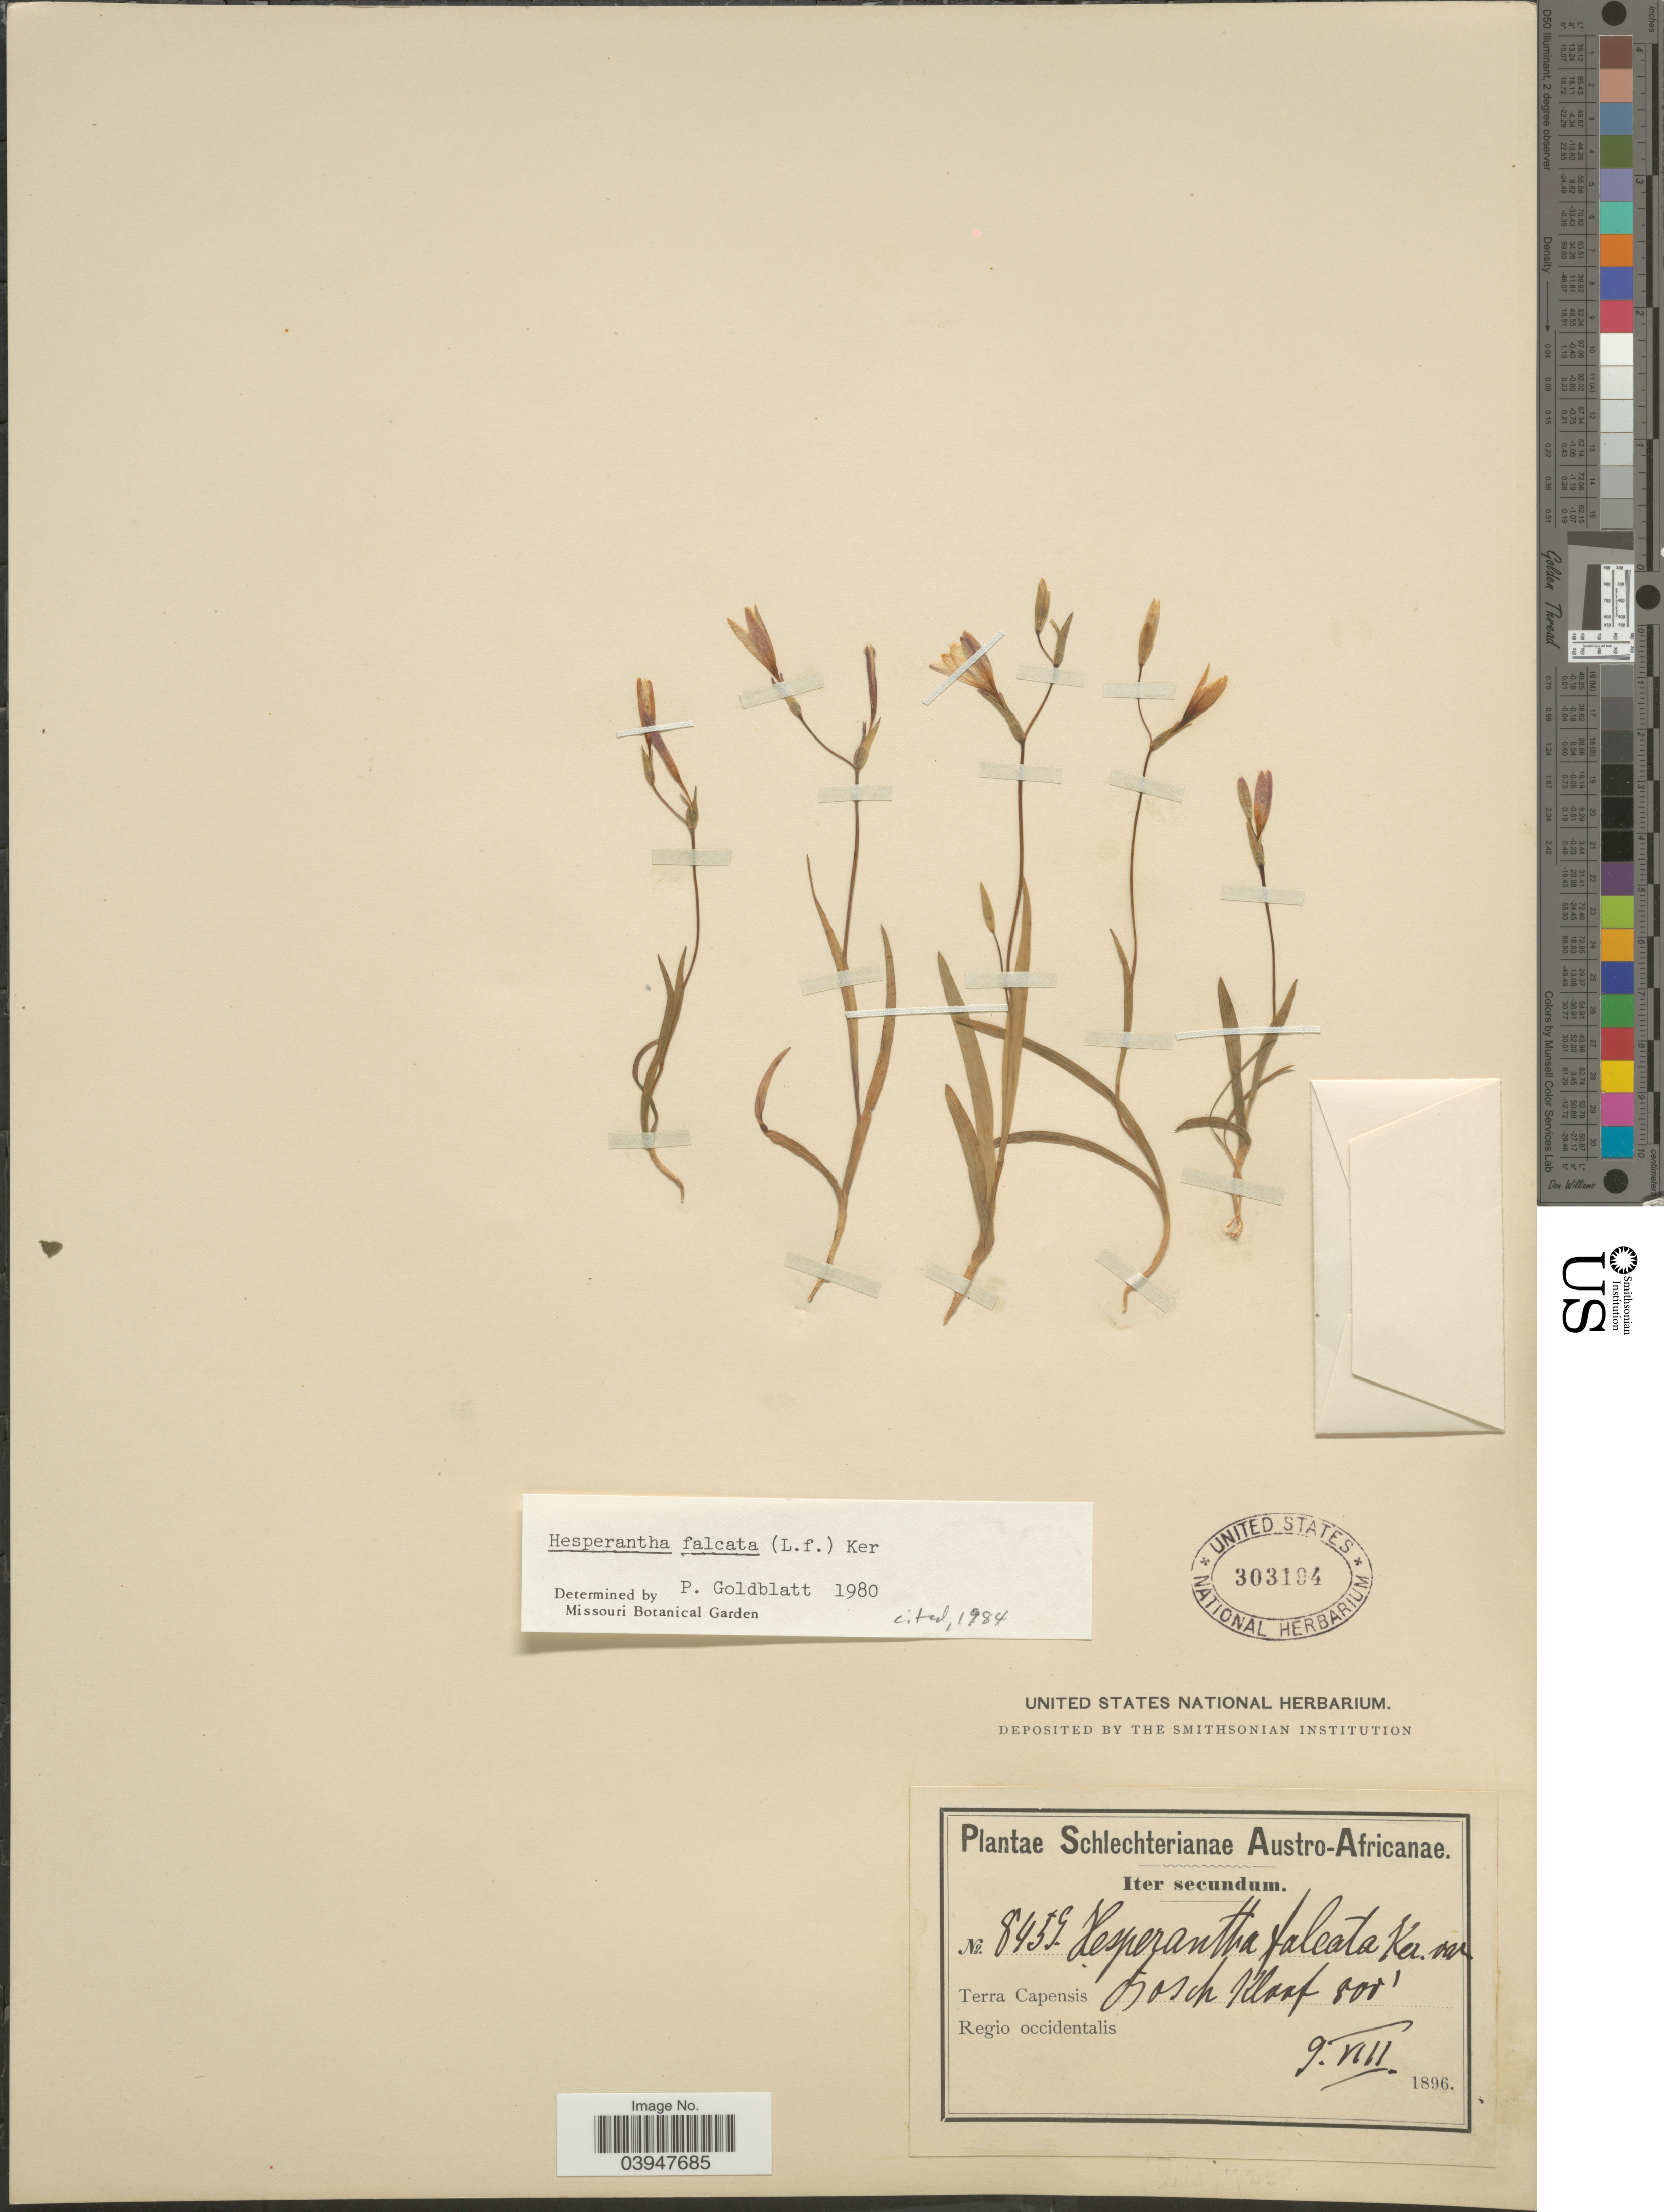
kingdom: Plantae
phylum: Tracheophyta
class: Liliopsida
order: Asparagales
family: Iridaceae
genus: Hesperantha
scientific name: Hesperantha falcata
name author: (L. f.) Ker Gawl.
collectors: Schlechter, --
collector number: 8459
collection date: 1896-08-09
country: South Africa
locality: Austro-Africanae. Terra Capensis. Bosch Kloof. Regio occidentalis.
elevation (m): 244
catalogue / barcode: US 303194